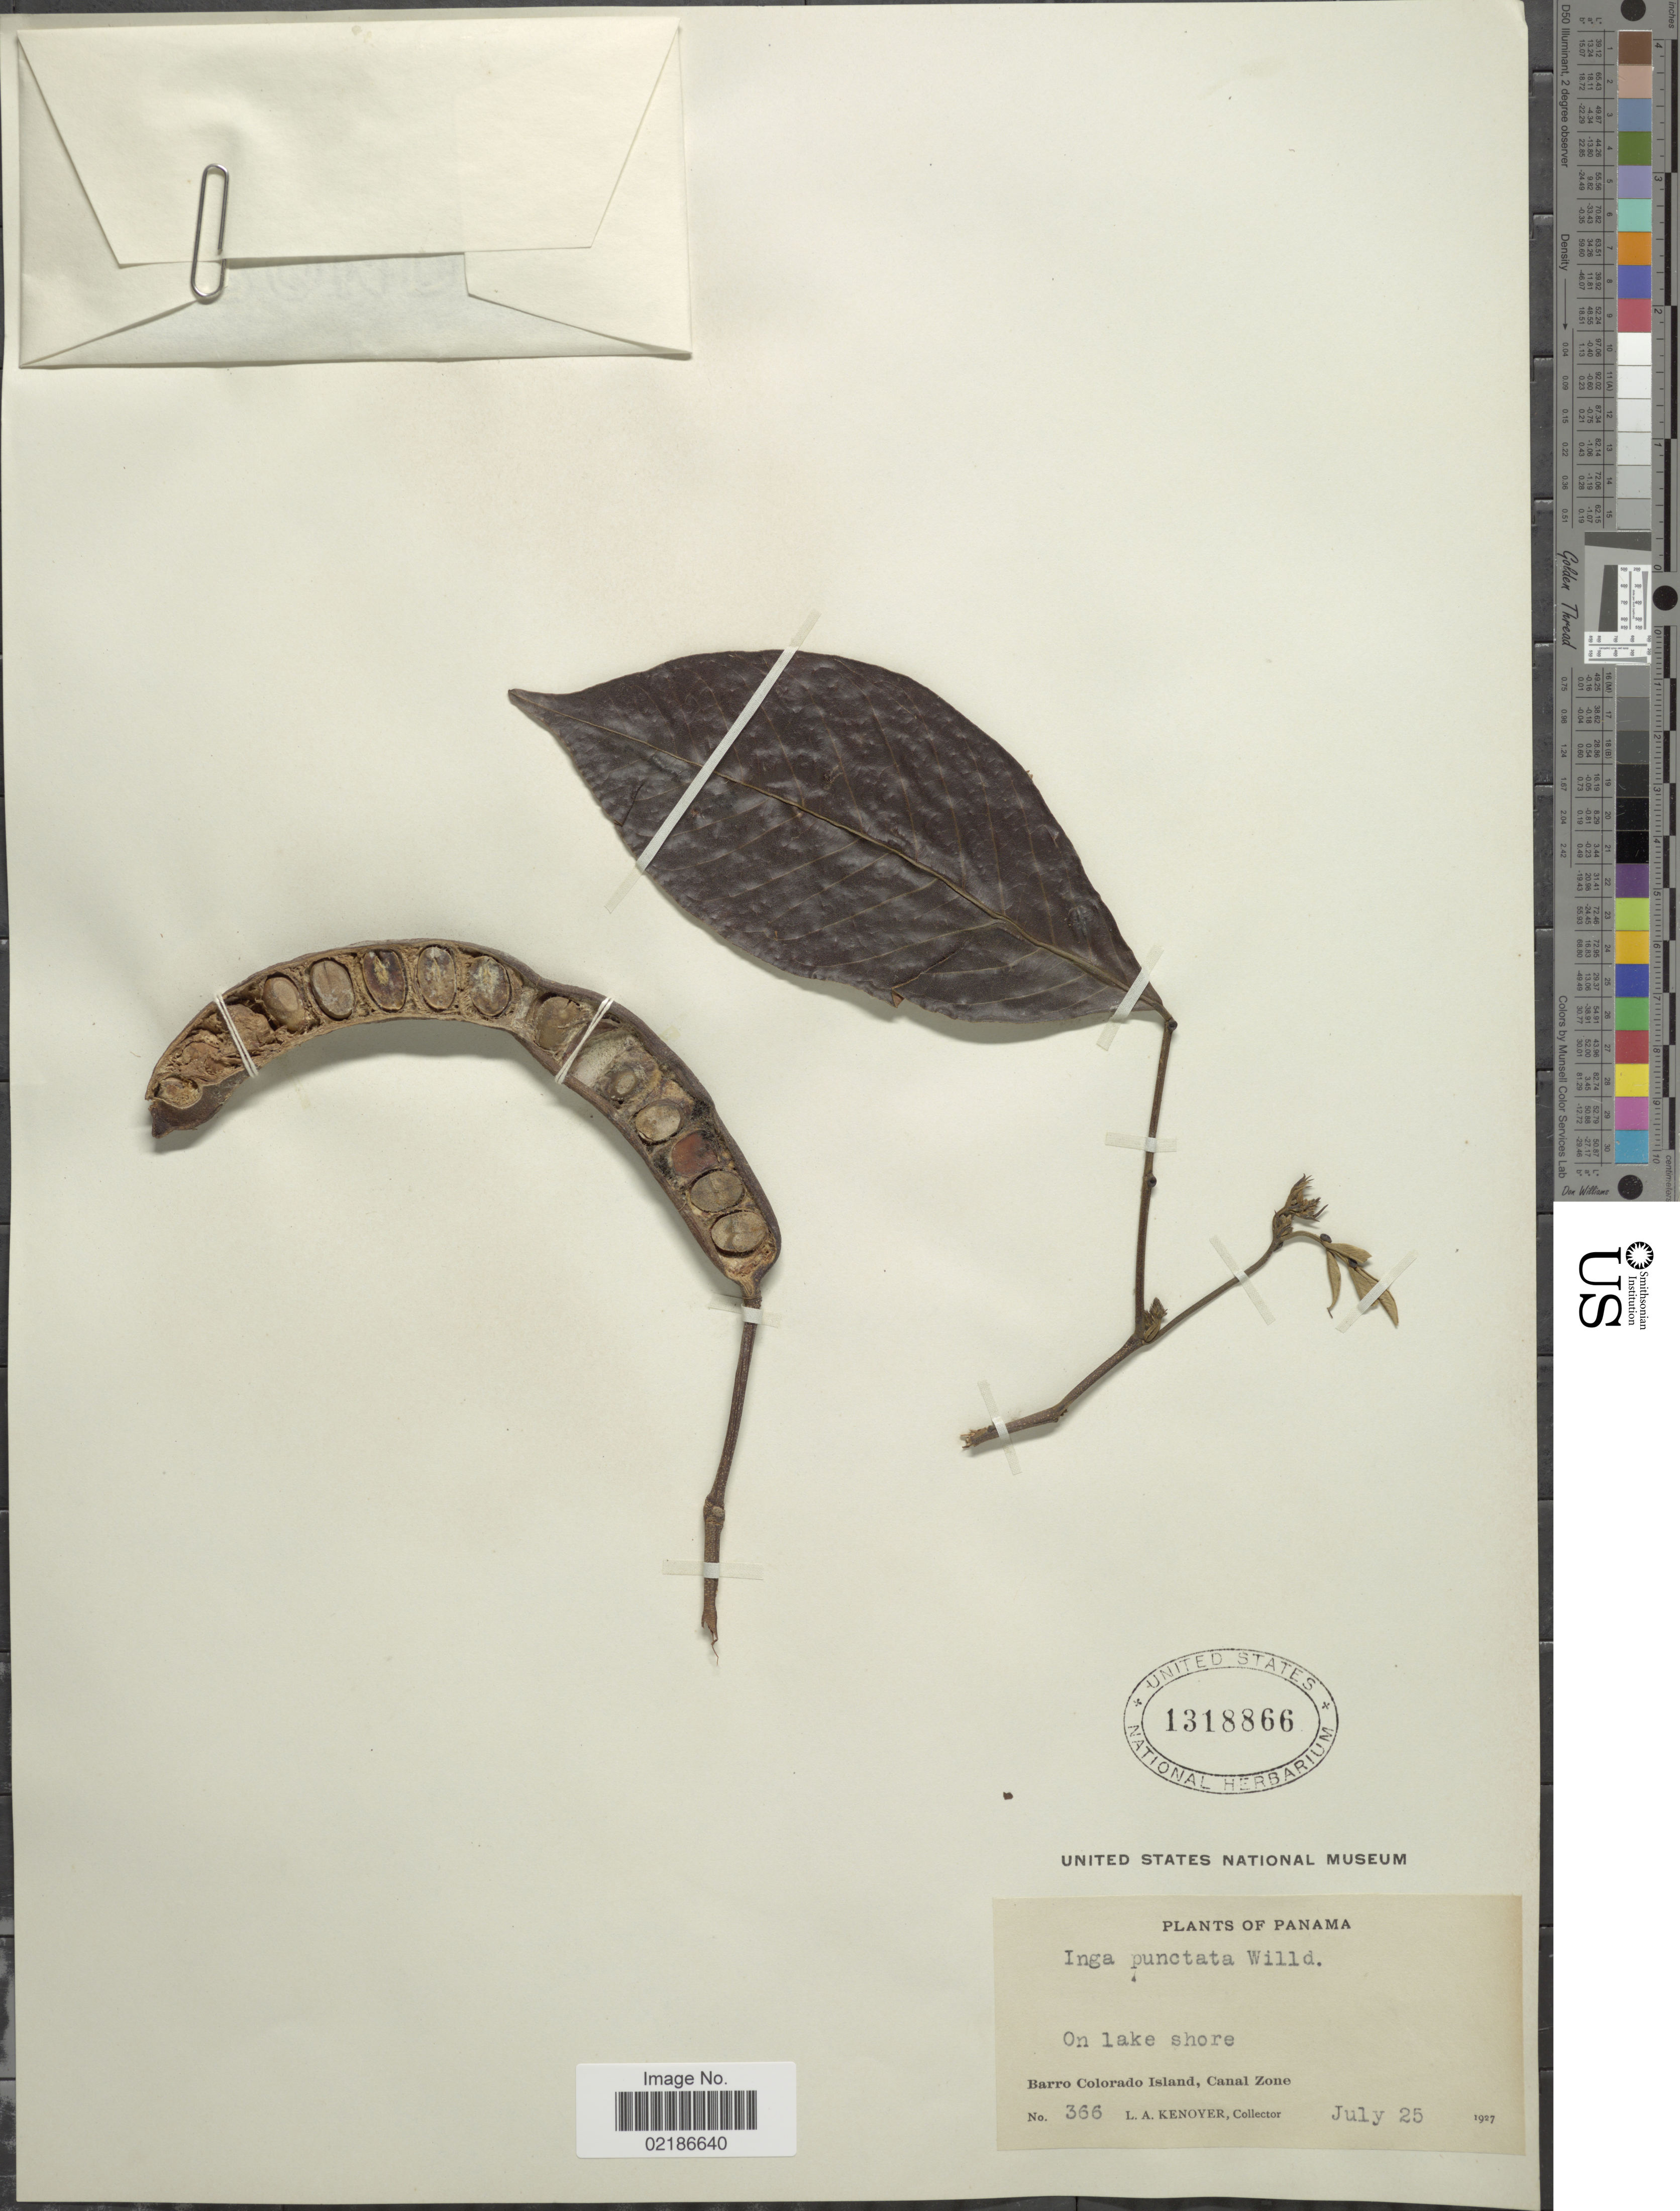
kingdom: Plantae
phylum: Tracheophyta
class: Magnoliopsida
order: Fabales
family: Fabaceae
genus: Inga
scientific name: Inga punctata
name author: Willd.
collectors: L. A. Kenoyer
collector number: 366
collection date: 1927-07-25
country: Panama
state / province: Panamá Oeste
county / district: Canal Zone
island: Barro Colorado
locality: Barro Colorado Island, Canal Zone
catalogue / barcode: US 1318866